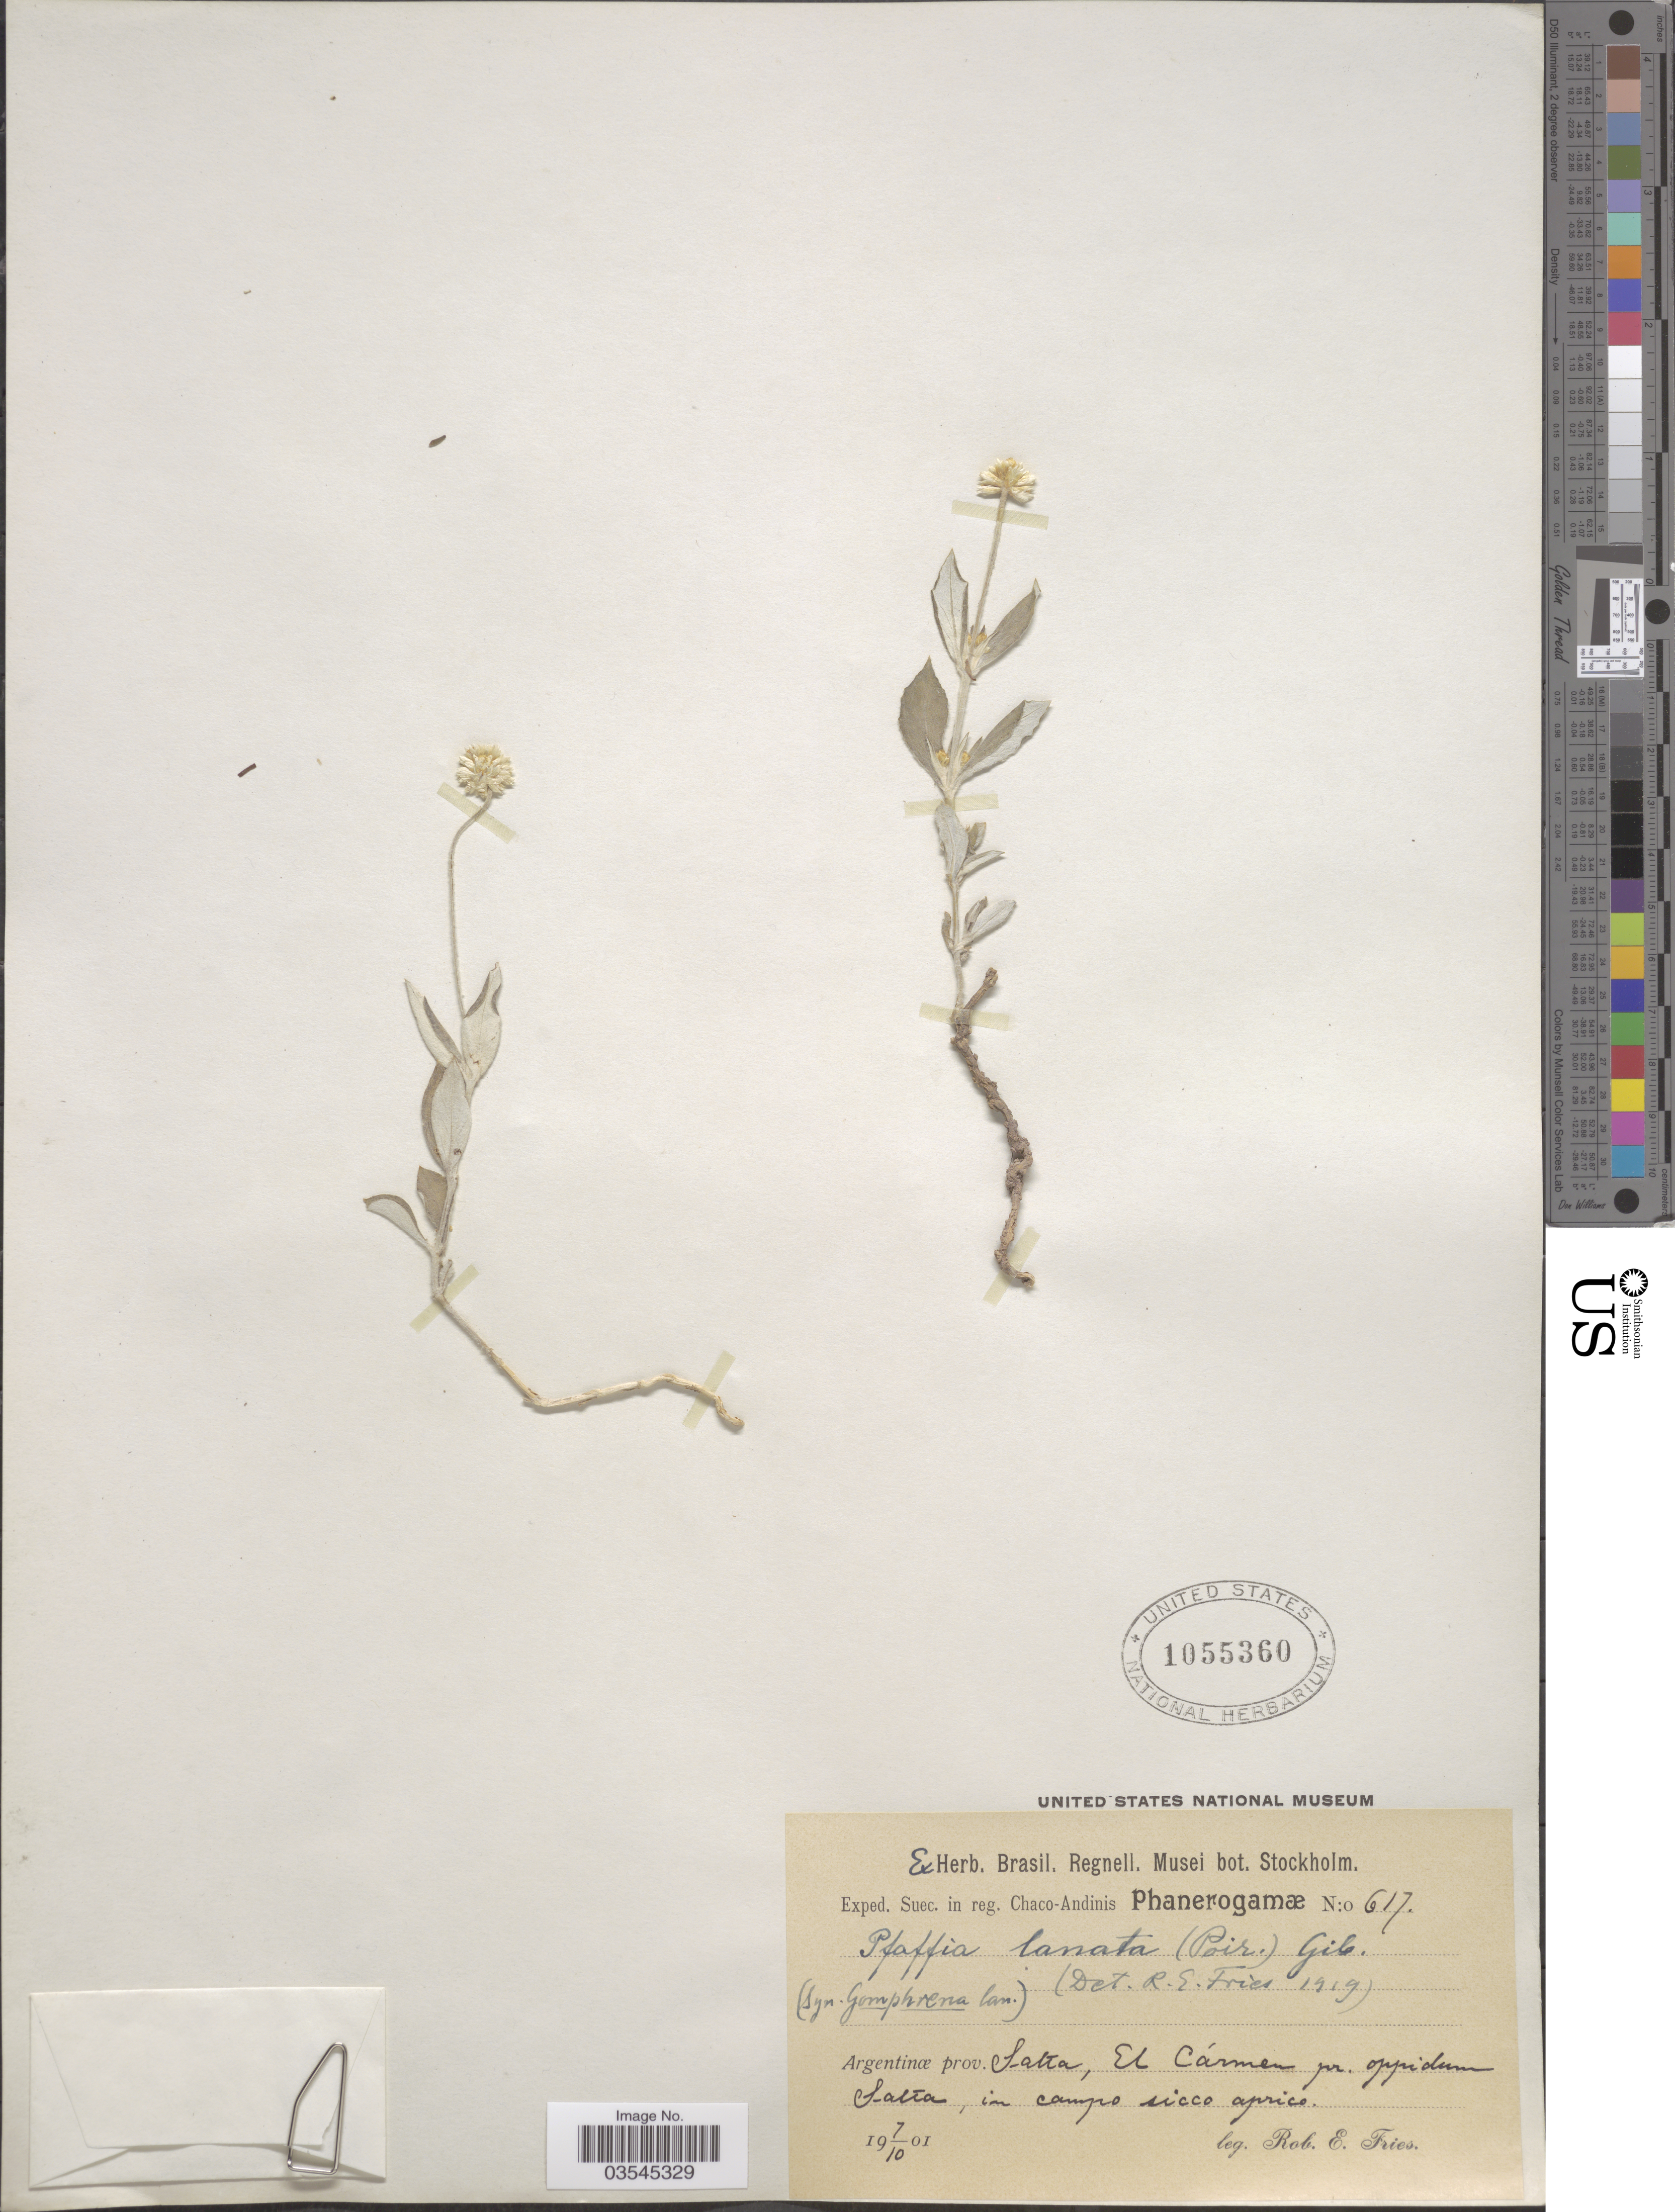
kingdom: Plantae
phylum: Tracheophyta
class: Magnoliopsida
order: Caryophyllales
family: Amaranthaceae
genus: Pfaffia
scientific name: Pfaffia gnaphaloides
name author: (L. f.) Mart.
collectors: R. E. Fries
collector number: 617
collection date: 1901-10-07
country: Argentina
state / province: Salta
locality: Reg. Chaco-Andinis. El Cármen pr. oppidum Salta.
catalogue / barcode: US 1055360